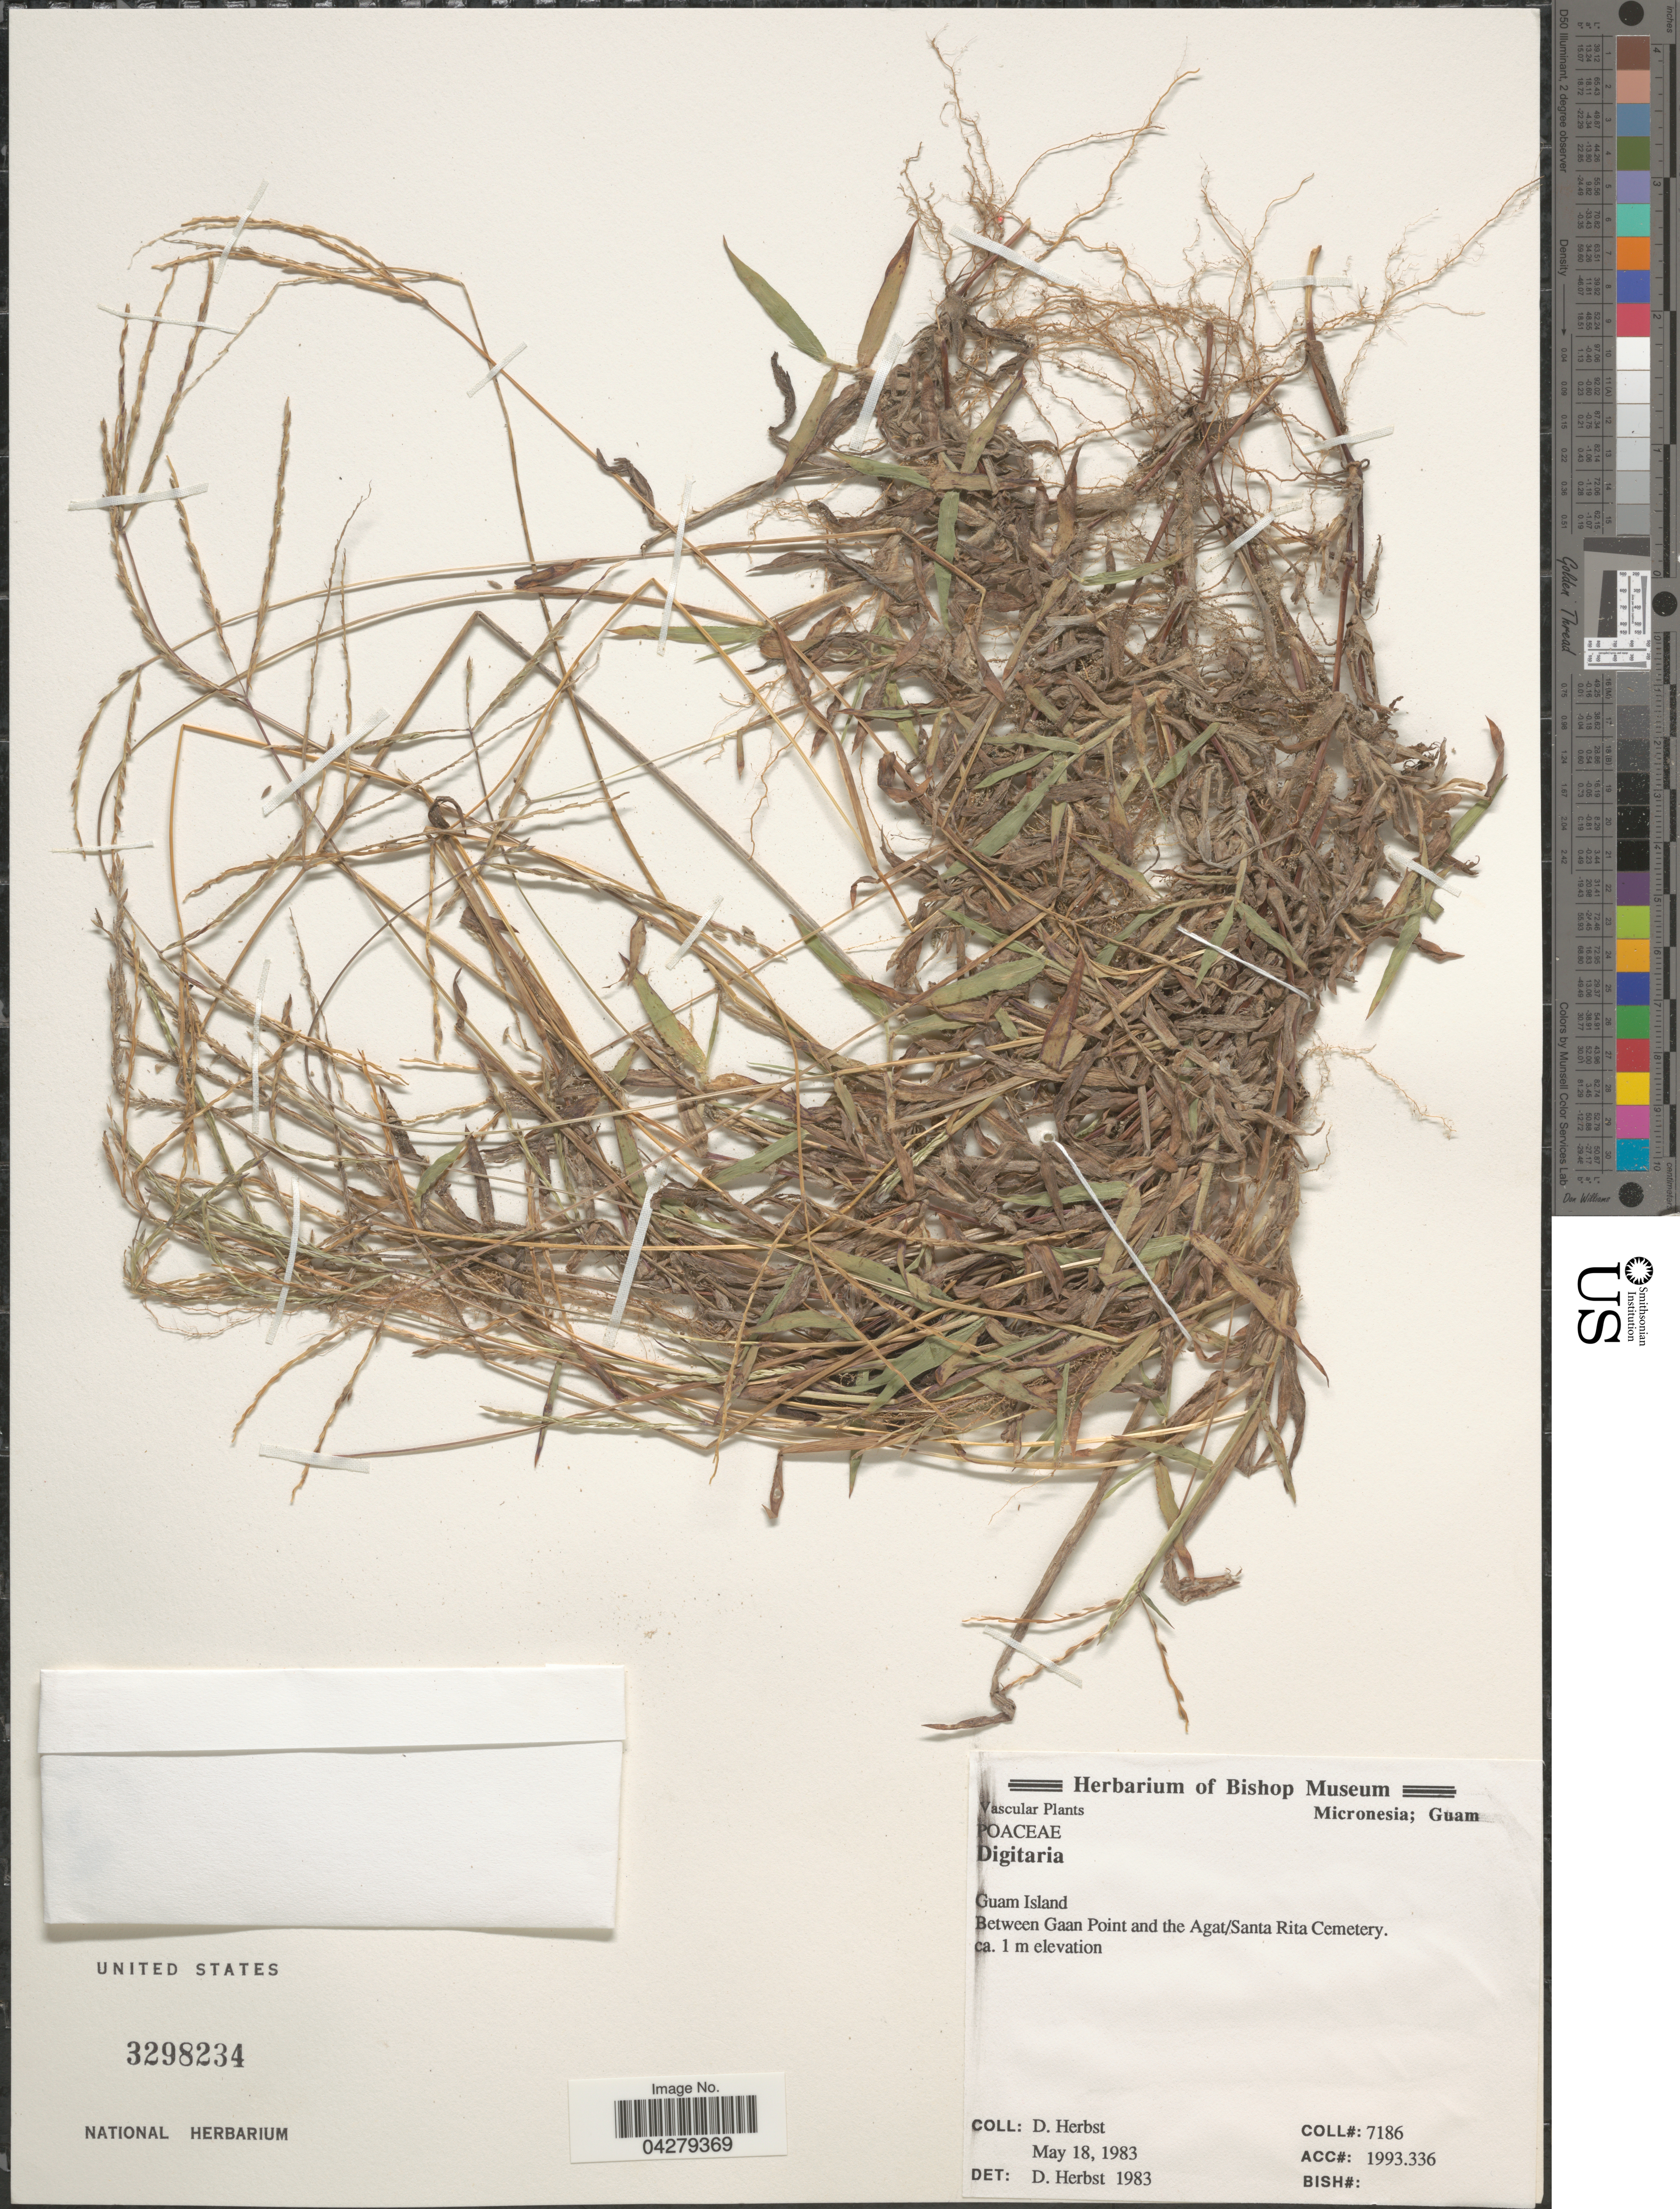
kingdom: Plantae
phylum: Tracheophyta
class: Liliopsida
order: Poales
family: Poaceae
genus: Digitaria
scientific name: Digitaria sp.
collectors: D. Herbst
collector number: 7186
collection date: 1983-05-18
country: Guam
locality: Guam Island. Between Gaan Point and the Agat/Santa Rita Cemetery.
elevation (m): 1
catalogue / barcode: US 3298234